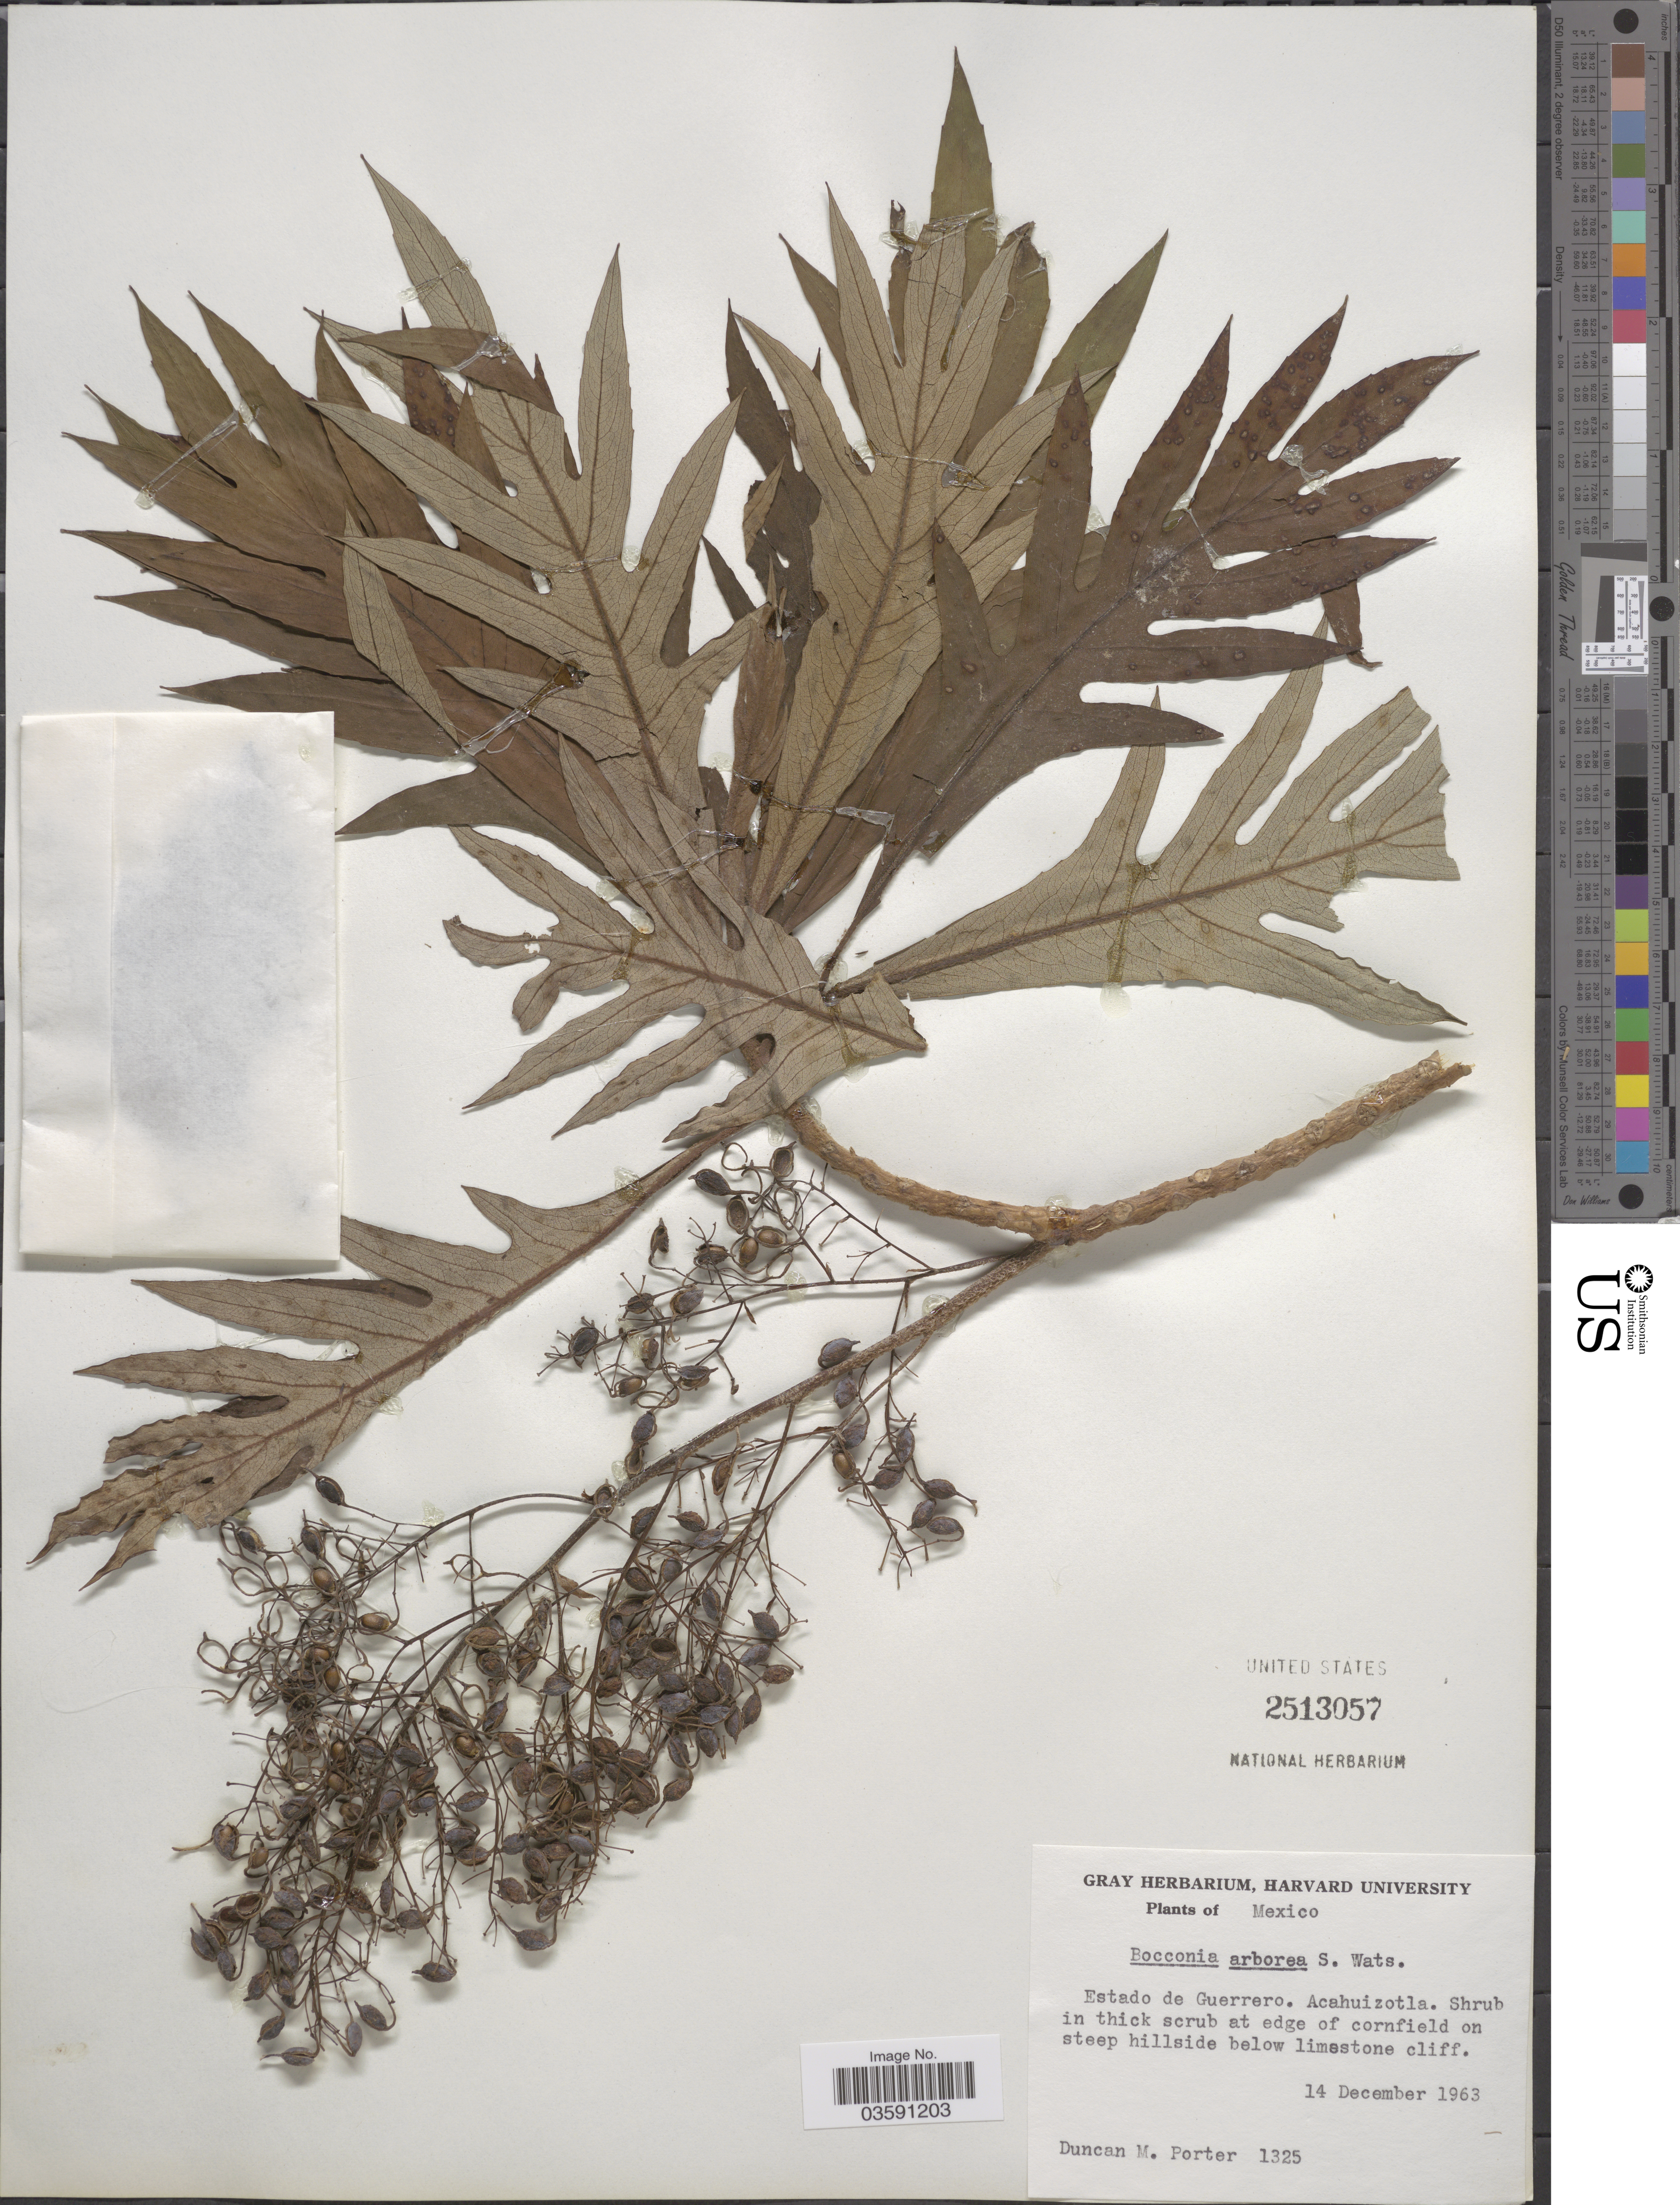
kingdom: Plantae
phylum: Tracheophyta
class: Magnoliopsida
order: Ranunculales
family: Papaveraceae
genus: Bocconia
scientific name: Bocconia arborea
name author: S. Watson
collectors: D. Porter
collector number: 1325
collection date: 1963-12-14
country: Mexico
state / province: Guerrero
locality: Acahuizotla. Edge of cornfield on steep hillside below limestone cliff.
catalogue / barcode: US 2513057